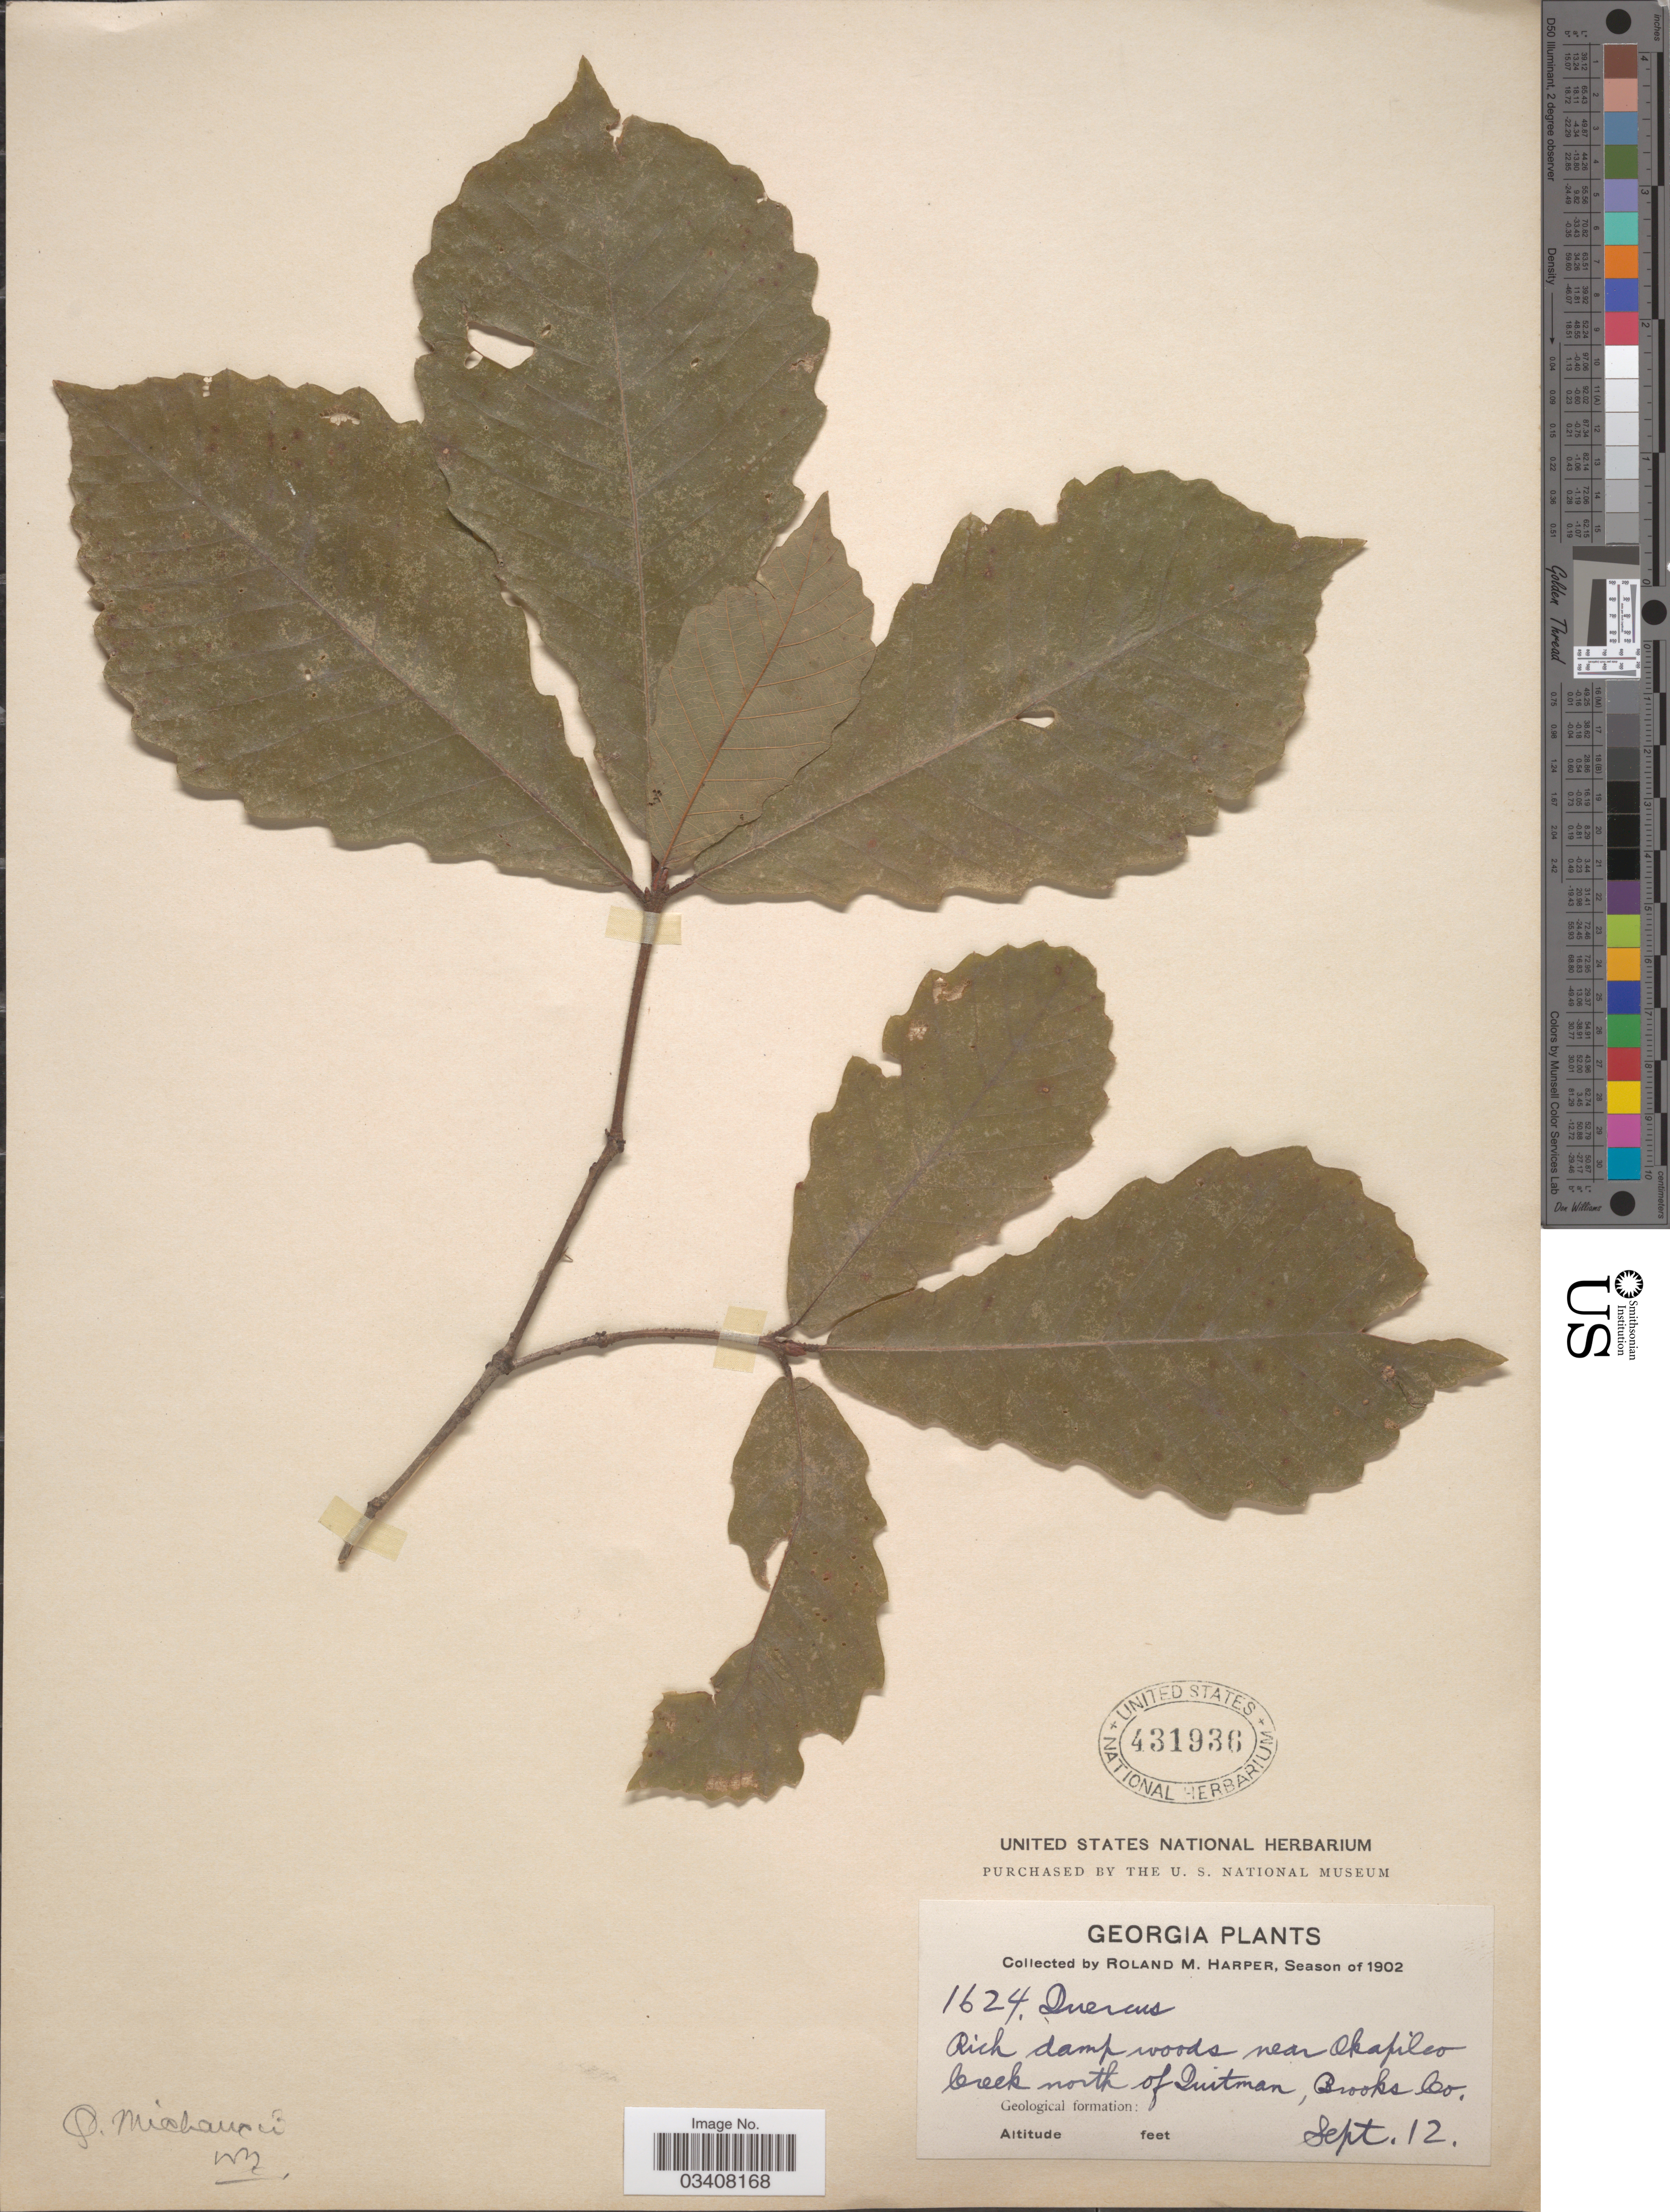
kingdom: Plantae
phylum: Tracheophyta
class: Magnoliopsida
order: Fagales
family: Fagaceae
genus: Quercus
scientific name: Quercus prinus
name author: L.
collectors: R. M. Harper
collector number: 1624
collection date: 1902-09-12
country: United States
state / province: Georgia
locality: Near Okapilco Creek north of of Quitman, Brooks Co.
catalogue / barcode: US 431936